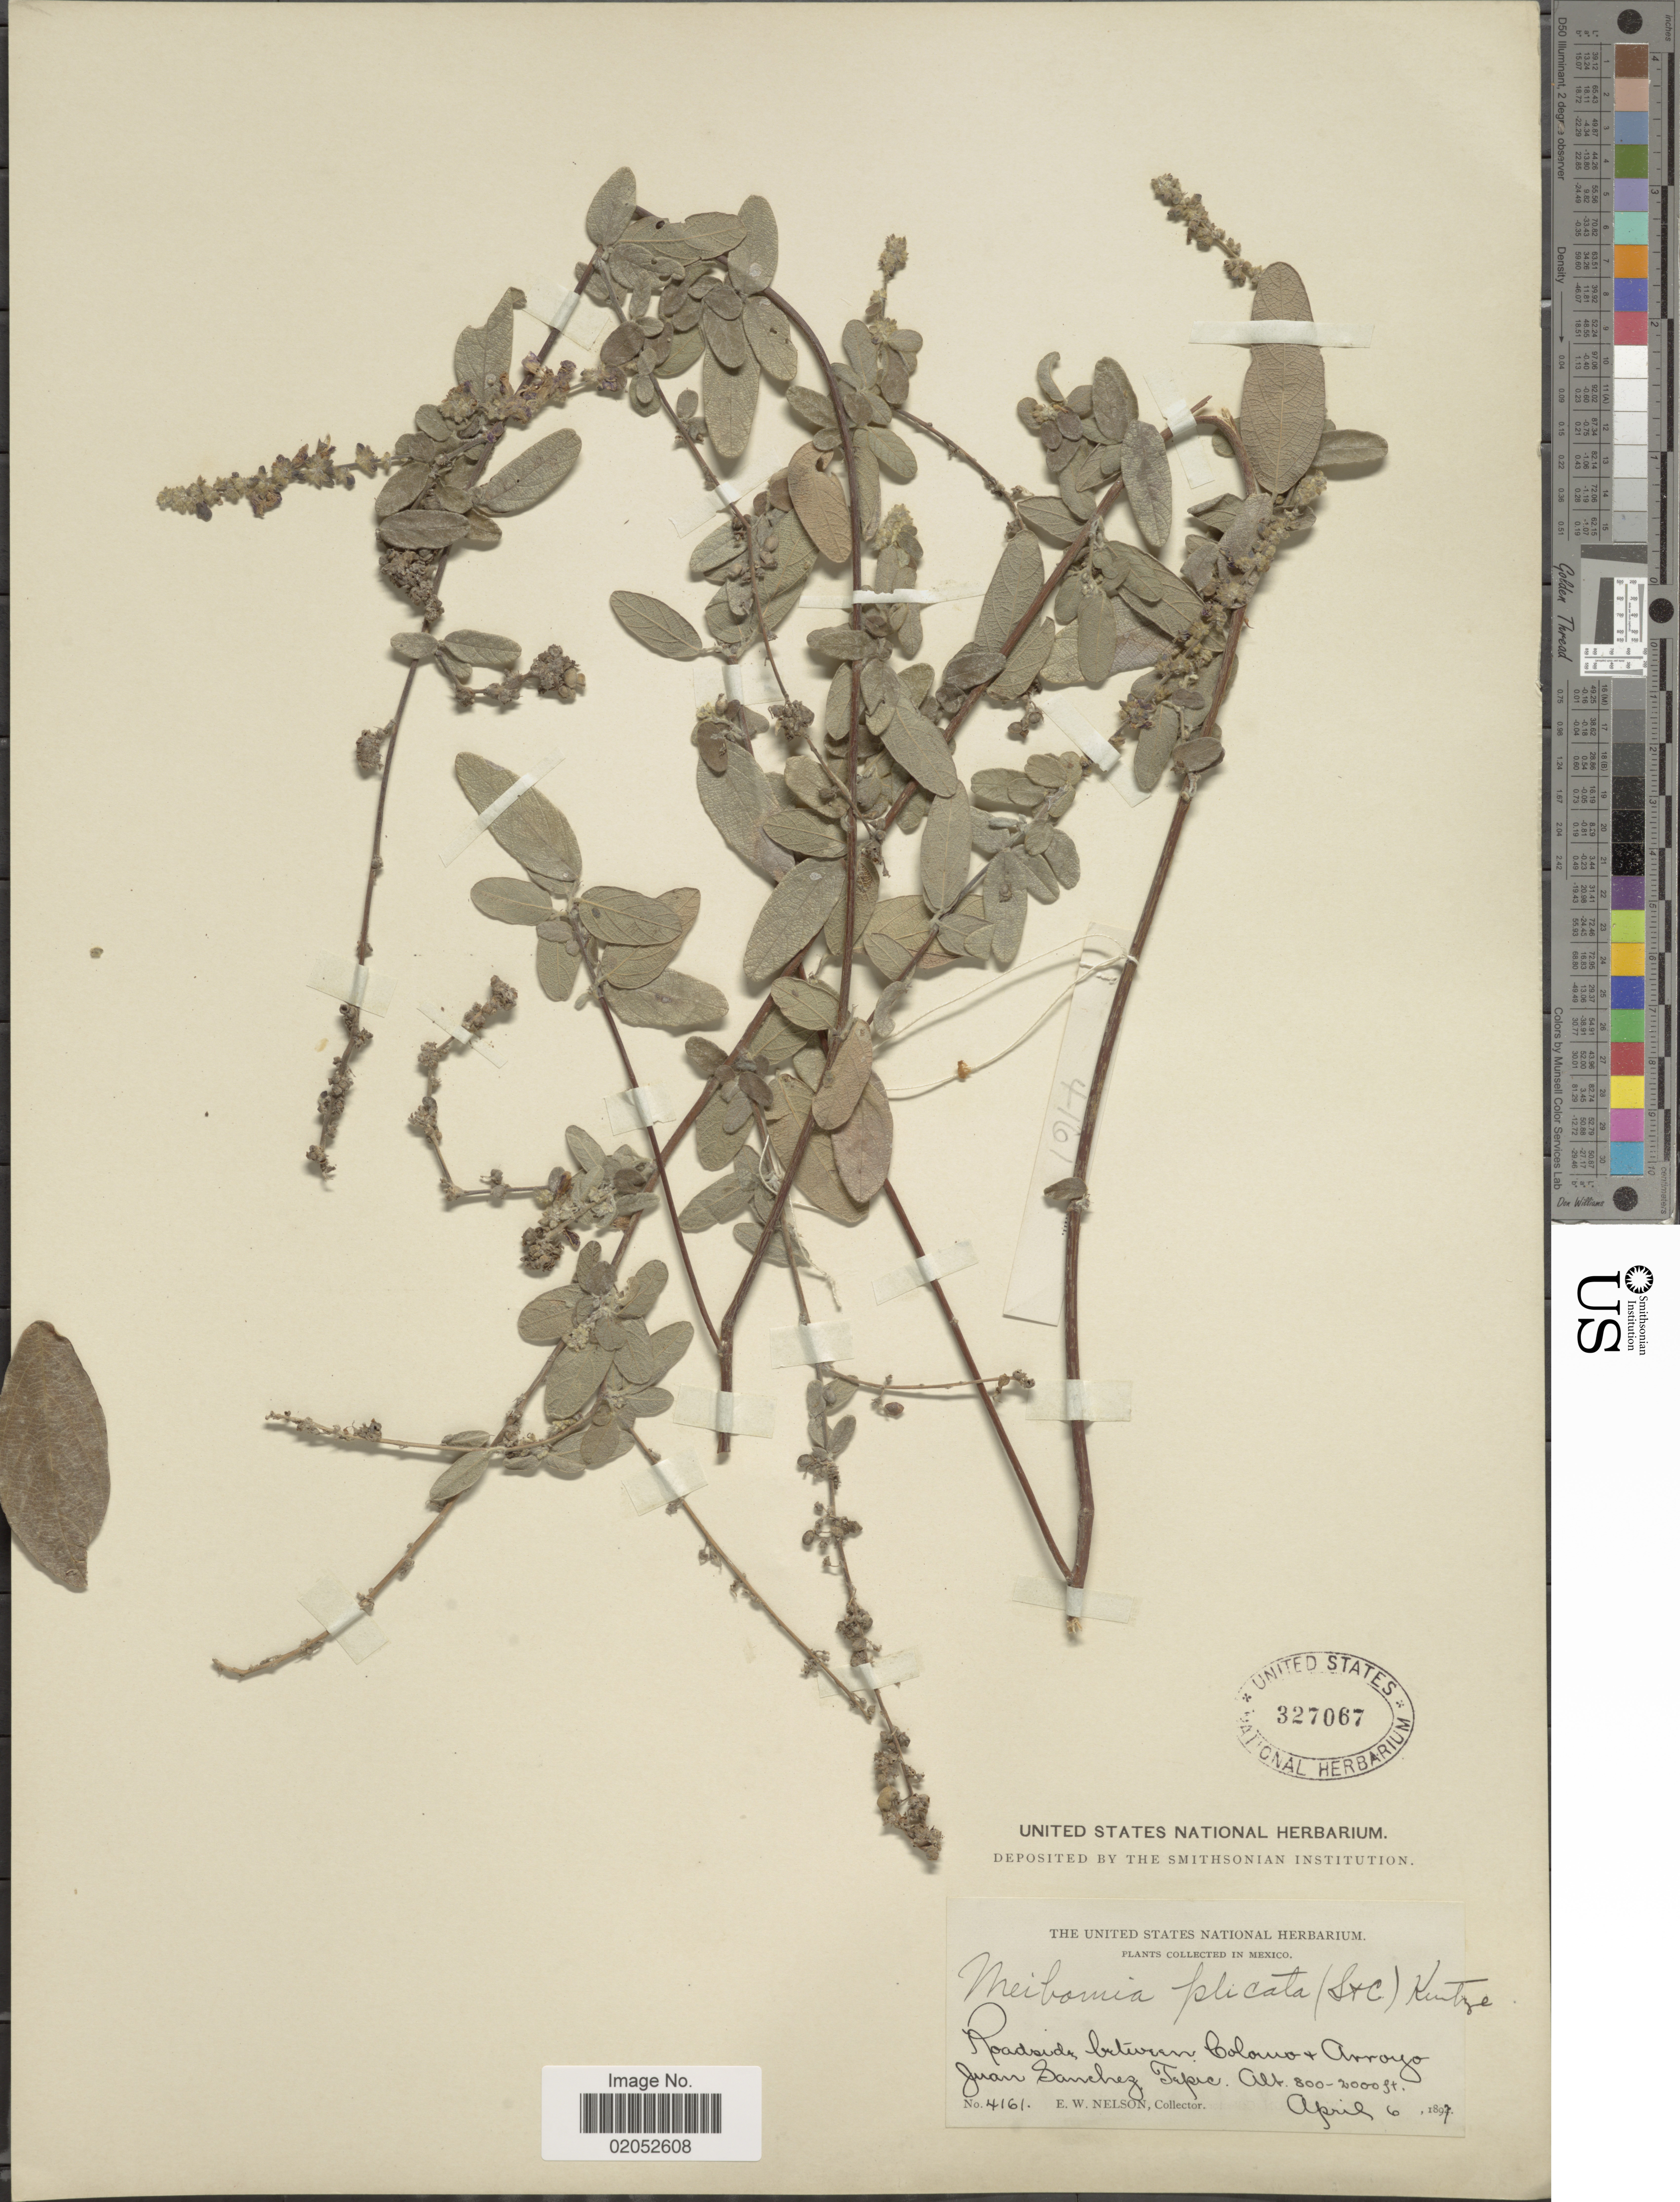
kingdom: Plantae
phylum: Tracheophyta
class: Magnoliopsida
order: Fabales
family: Fabaceae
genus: Desmodium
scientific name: Desmodium plicatum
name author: Schltdl. & Cham.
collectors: E. W. Nelson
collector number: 4161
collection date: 1897-04-06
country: Mexico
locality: Roadside between Colomo & Arroyo, Juan Sanchez Tepic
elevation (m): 244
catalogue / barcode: US 327067